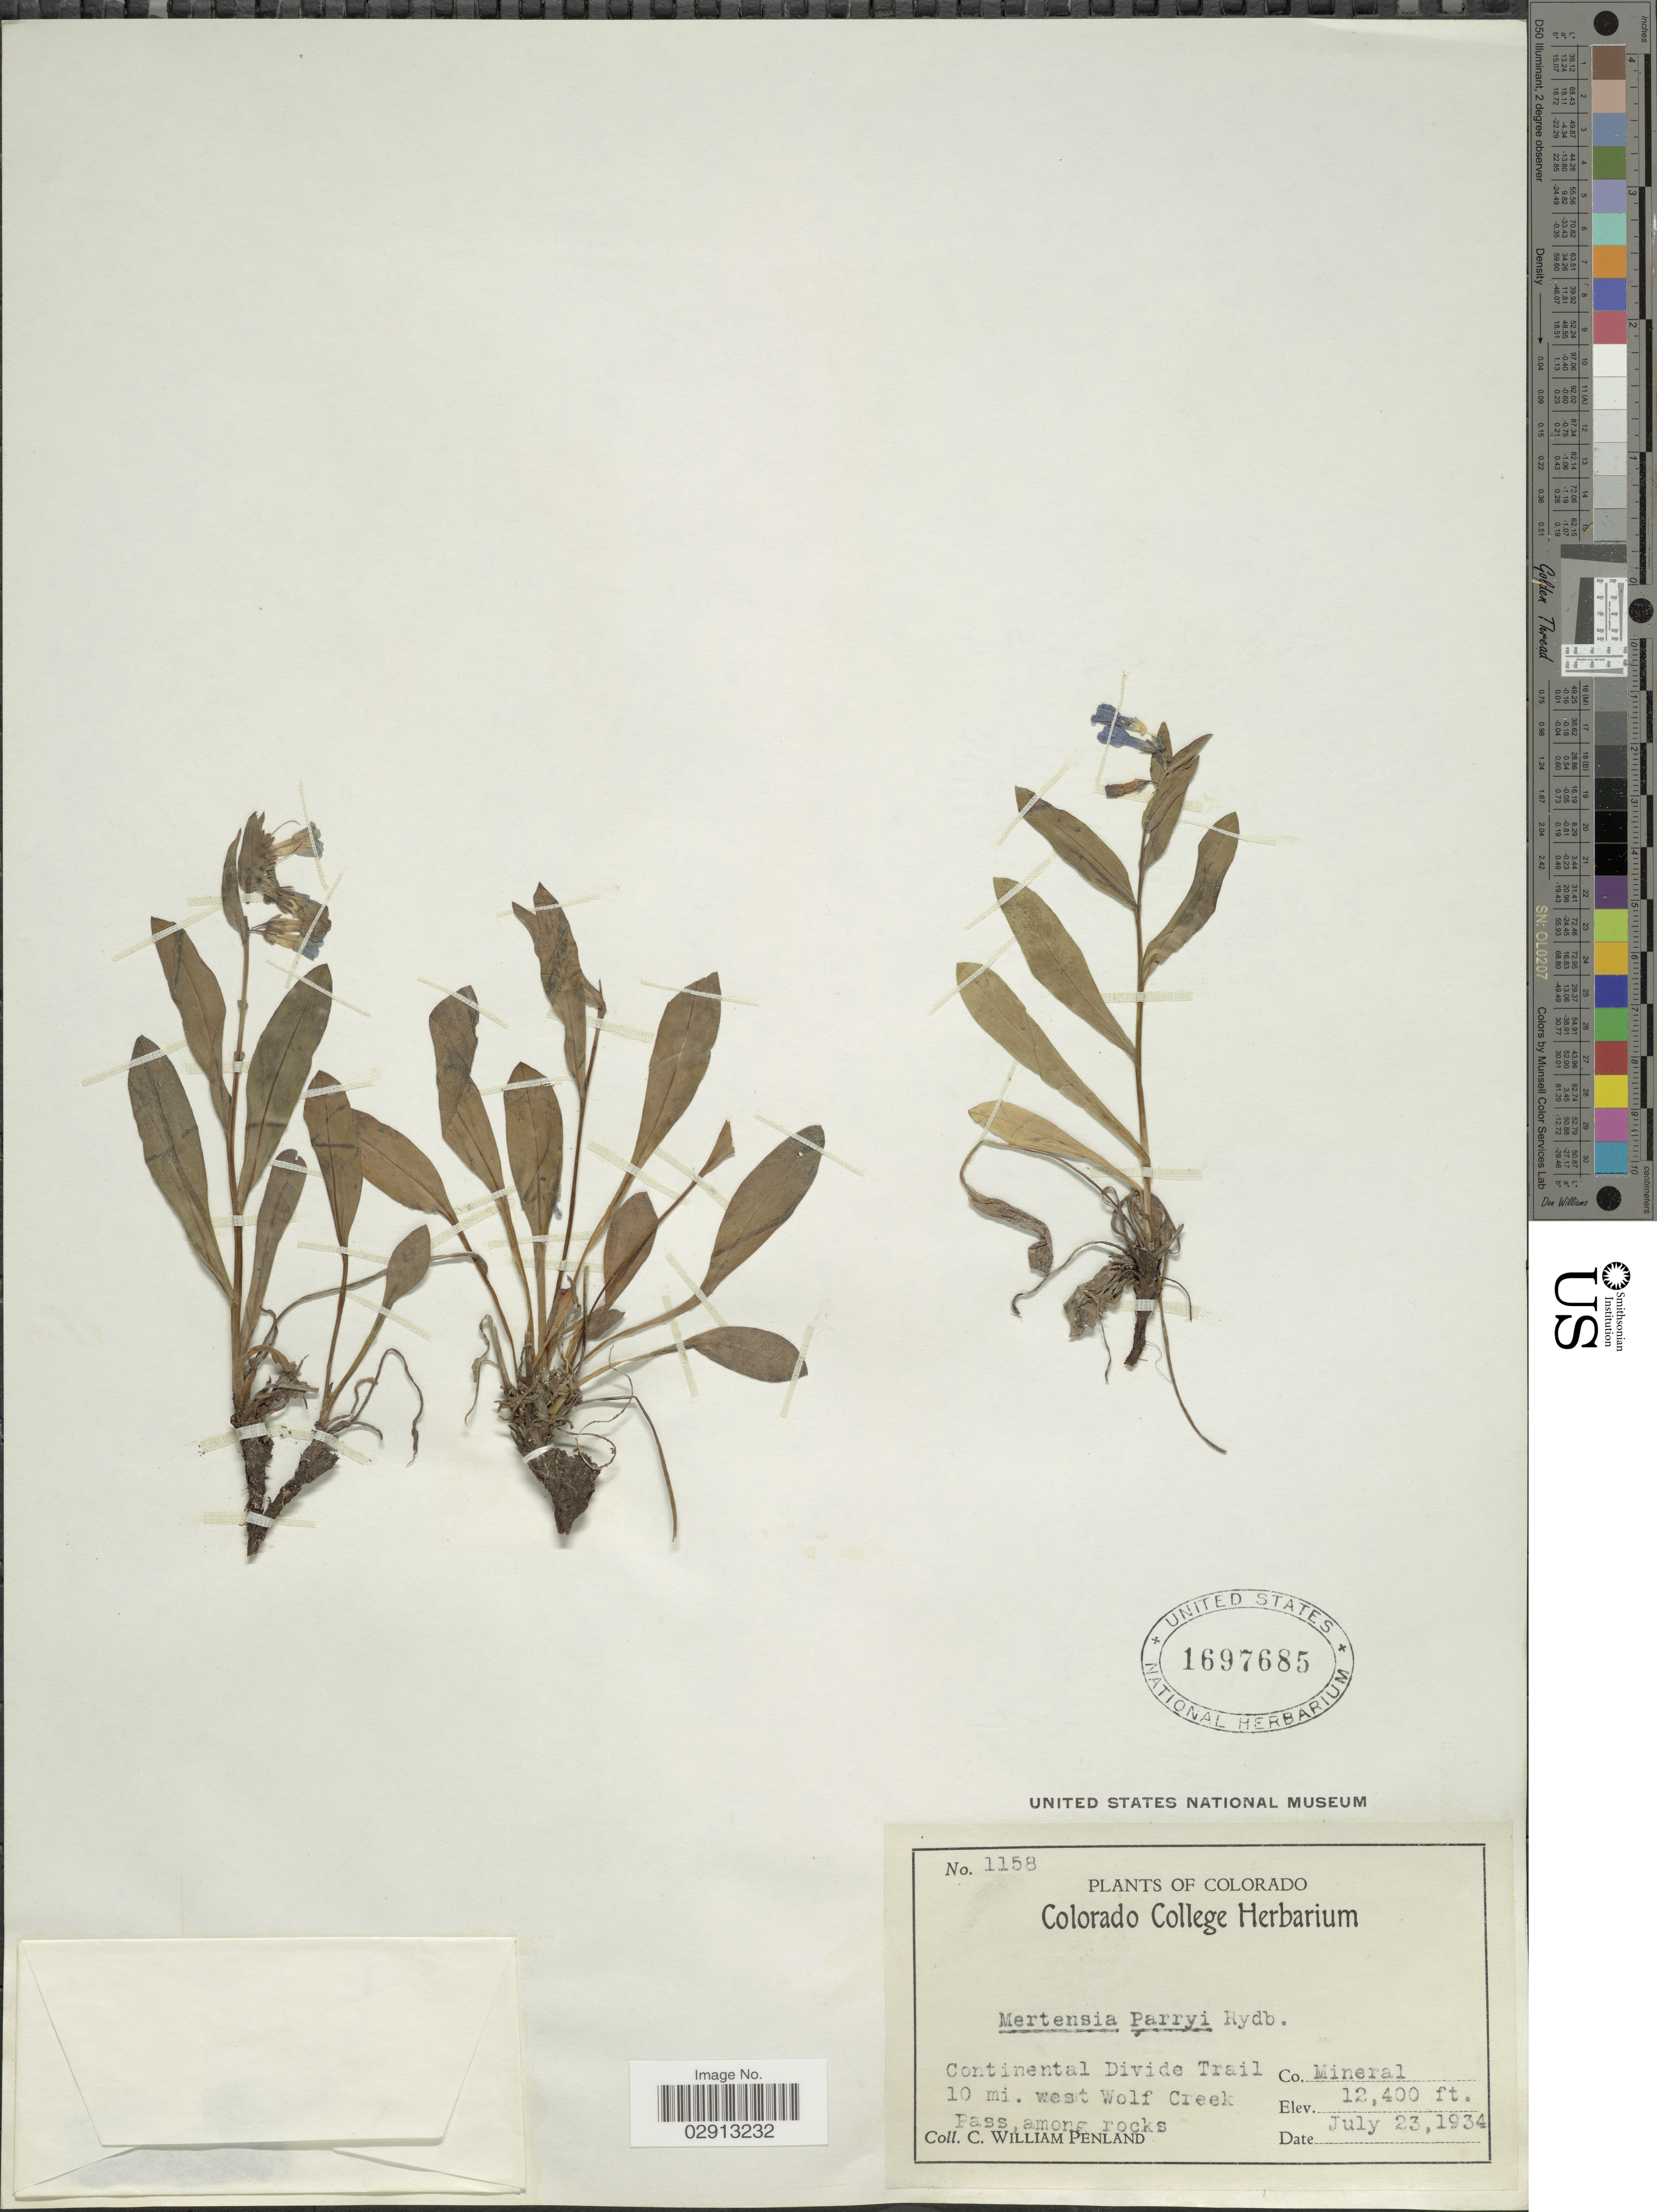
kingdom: Plantae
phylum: Tracheophyta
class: Magnoliopsida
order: Boraginales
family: Boraginaceae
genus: Mertensia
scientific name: Mertensia viridis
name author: (A. Nelson) A. Nelson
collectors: C. W. Penland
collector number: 1158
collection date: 1934-07-23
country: United States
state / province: Colorado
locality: Continental Divide Trail 10 mi. west Wolf Creek Pass, among rocks. Co. Mineral.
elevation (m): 3780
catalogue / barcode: US 1697685